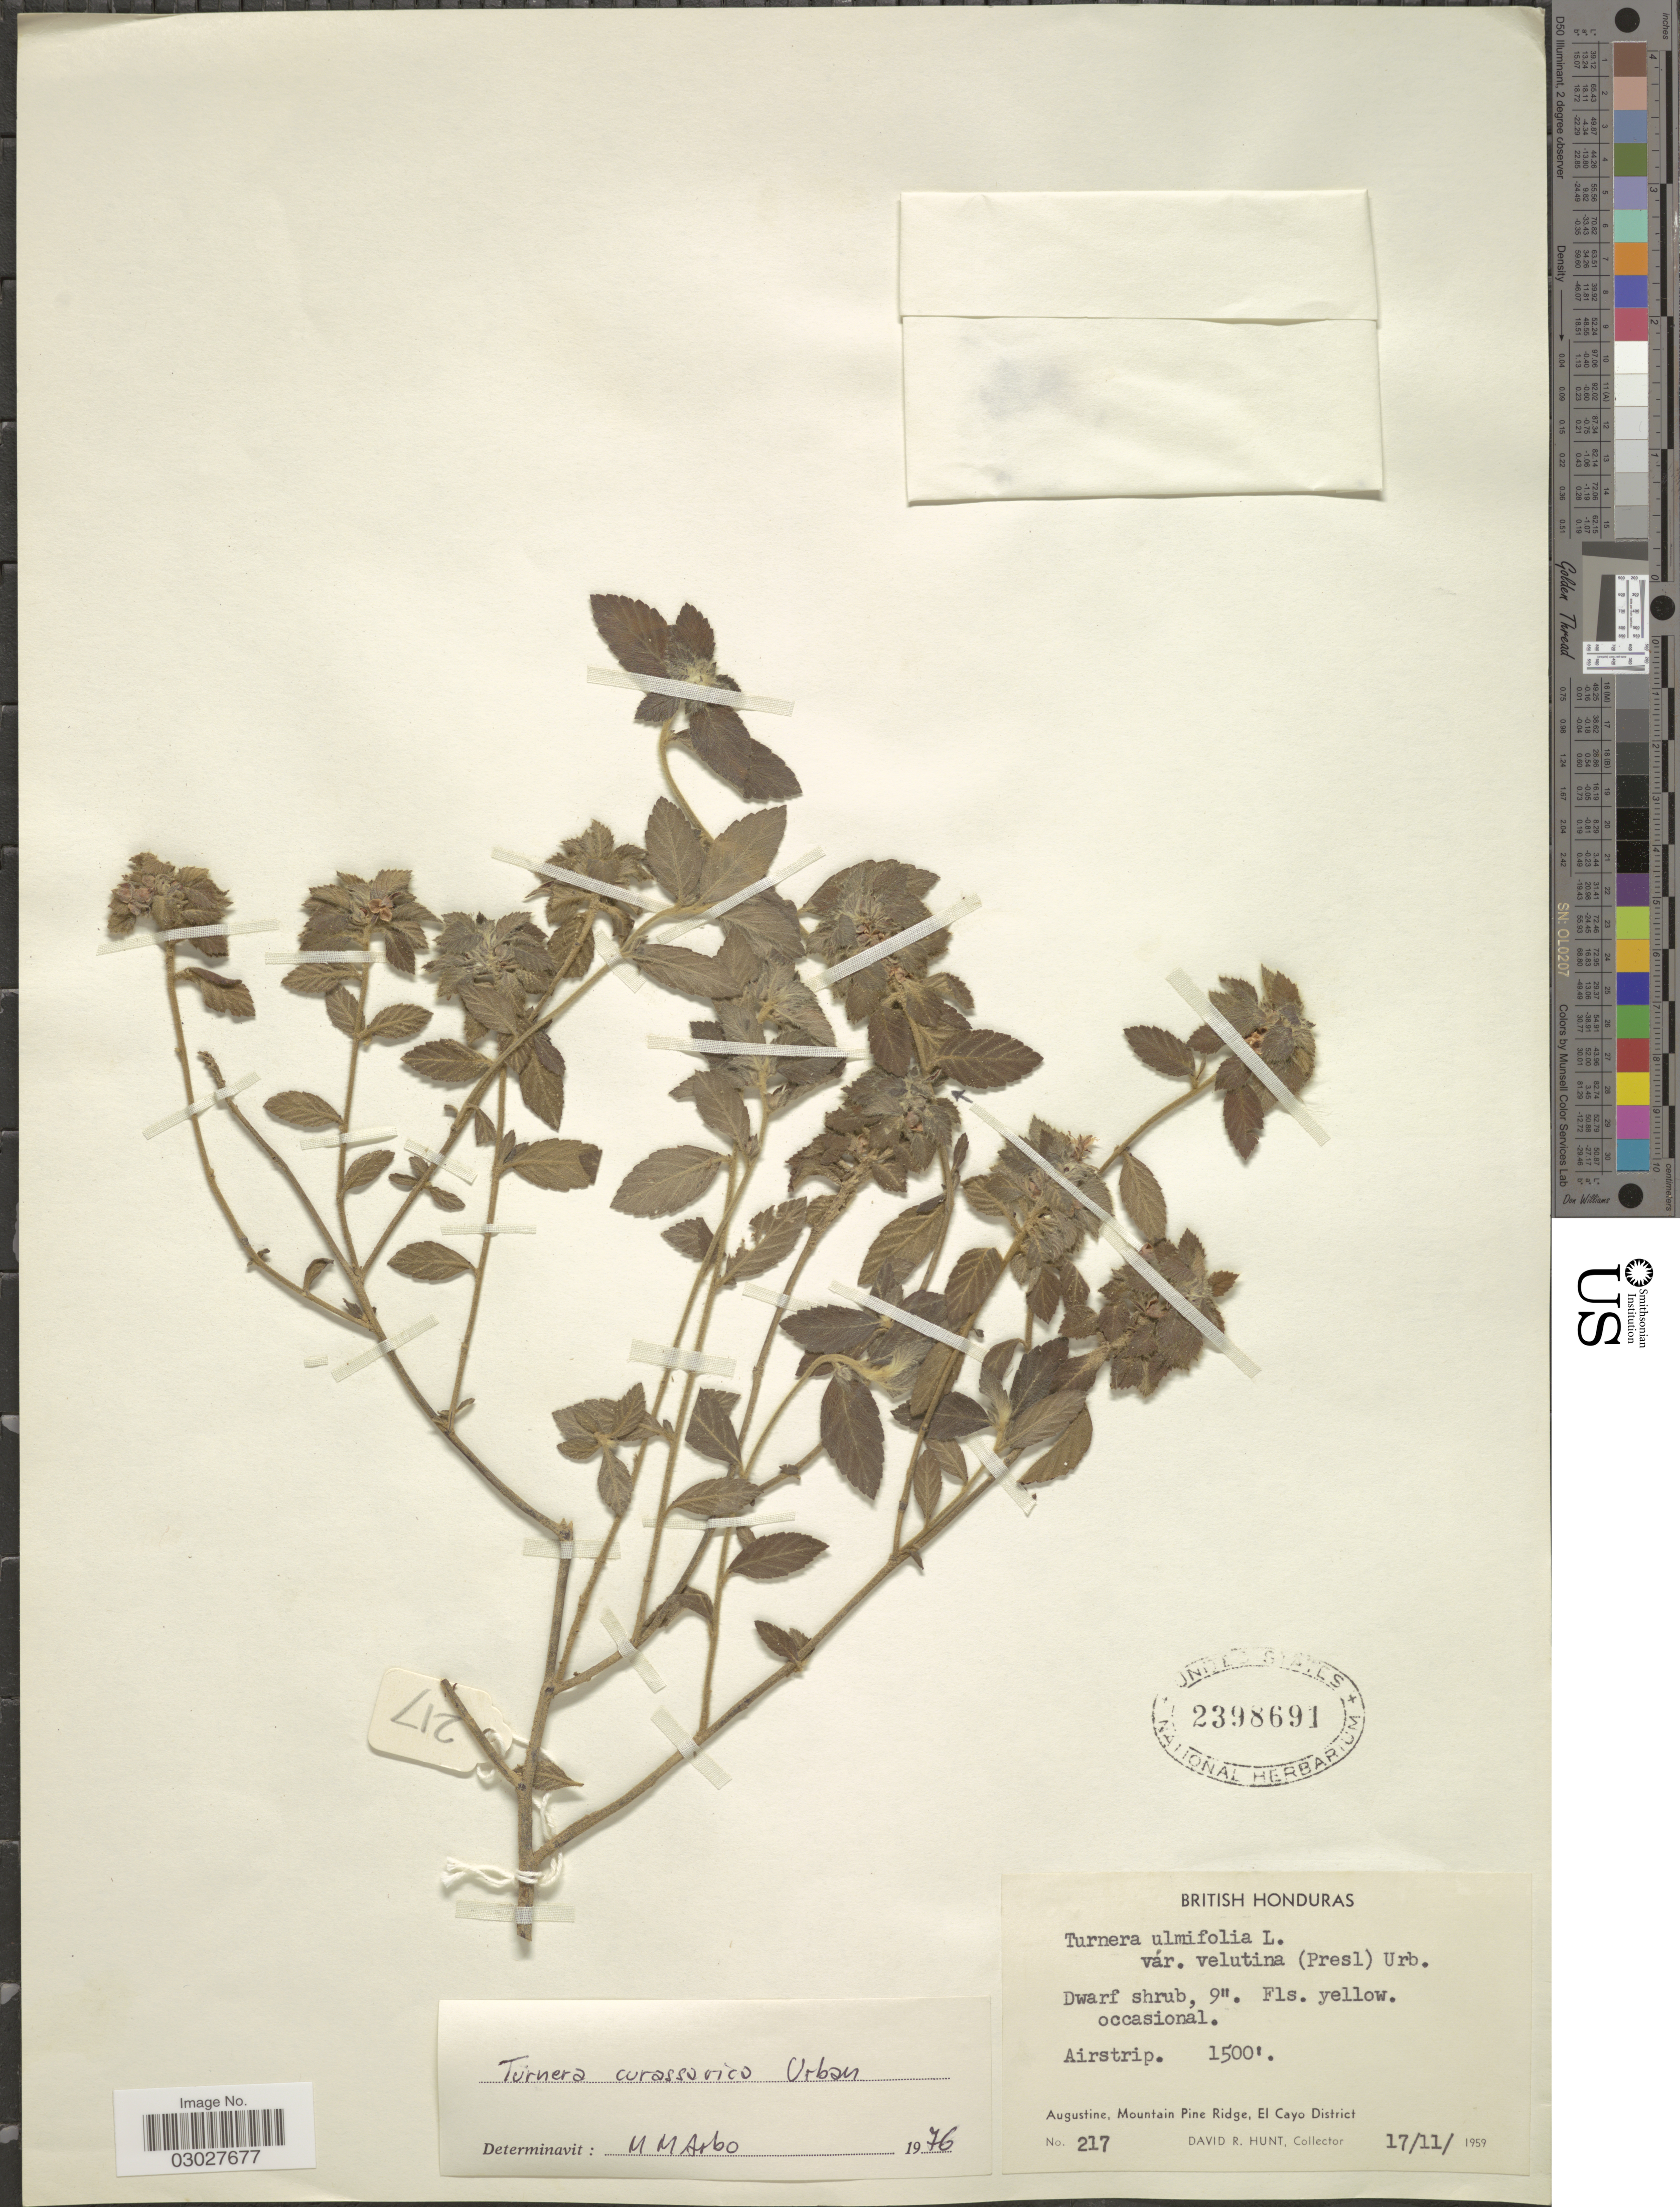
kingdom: Plantae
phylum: Tracheophyta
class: Magnoliopsida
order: Malpighiales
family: Turneraceae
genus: Turnera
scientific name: Turnera curassavica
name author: Urb.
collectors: D. R. Hunt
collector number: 217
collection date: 1959-11-17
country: Belize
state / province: Cayo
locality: British Honduras. Airstrip. Augustine, Mountain Pine Ridge, El Cayo District.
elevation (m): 457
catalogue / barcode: US 2398691